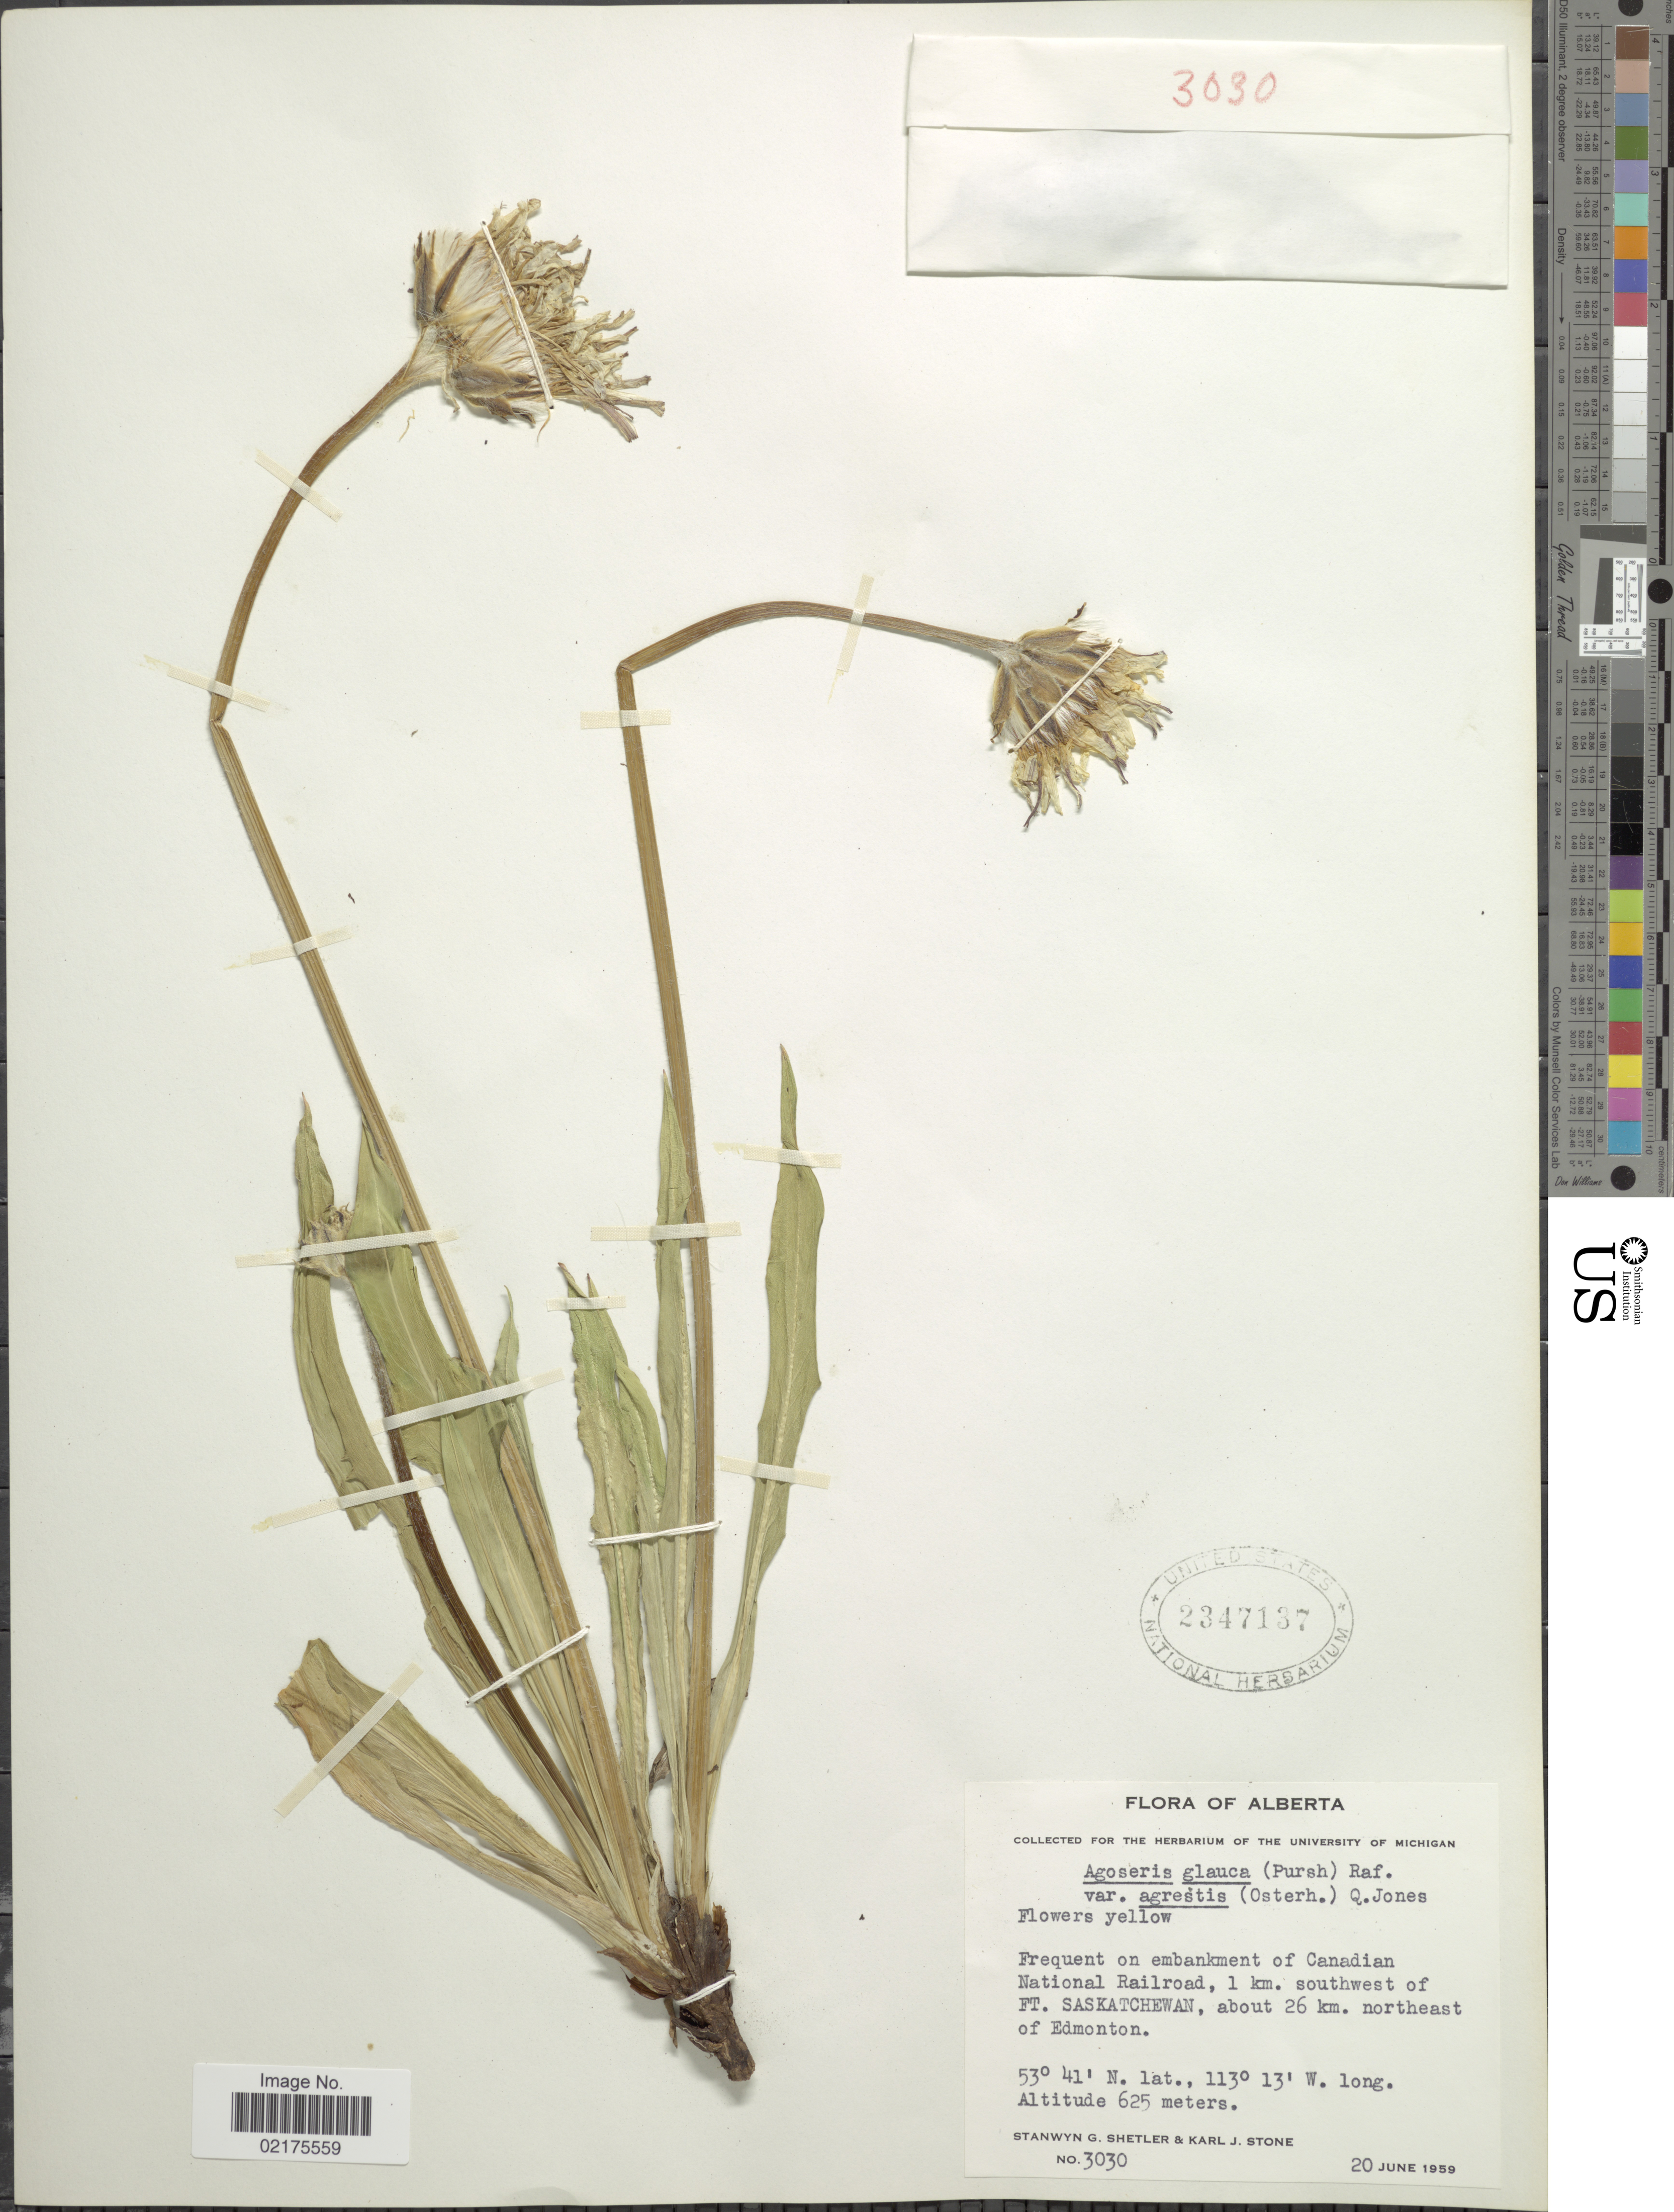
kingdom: Plantae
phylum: Tracheophyta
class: Magnoliopsida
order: Asterales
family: Asteraceae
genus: Agoseris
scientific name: Agoseris glauca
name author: (Pursh) Raf.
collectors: S. Shetler & K. J. Stone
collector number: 3030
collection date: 1959-06-20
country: Canada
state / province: Alberta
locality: Frequent on embankment of Canadian national Railroad, 1 km. southwest of Ft. Saskatchewan, about 26 km. northeast of Edmonton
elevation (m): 625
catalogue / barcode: US 2347137